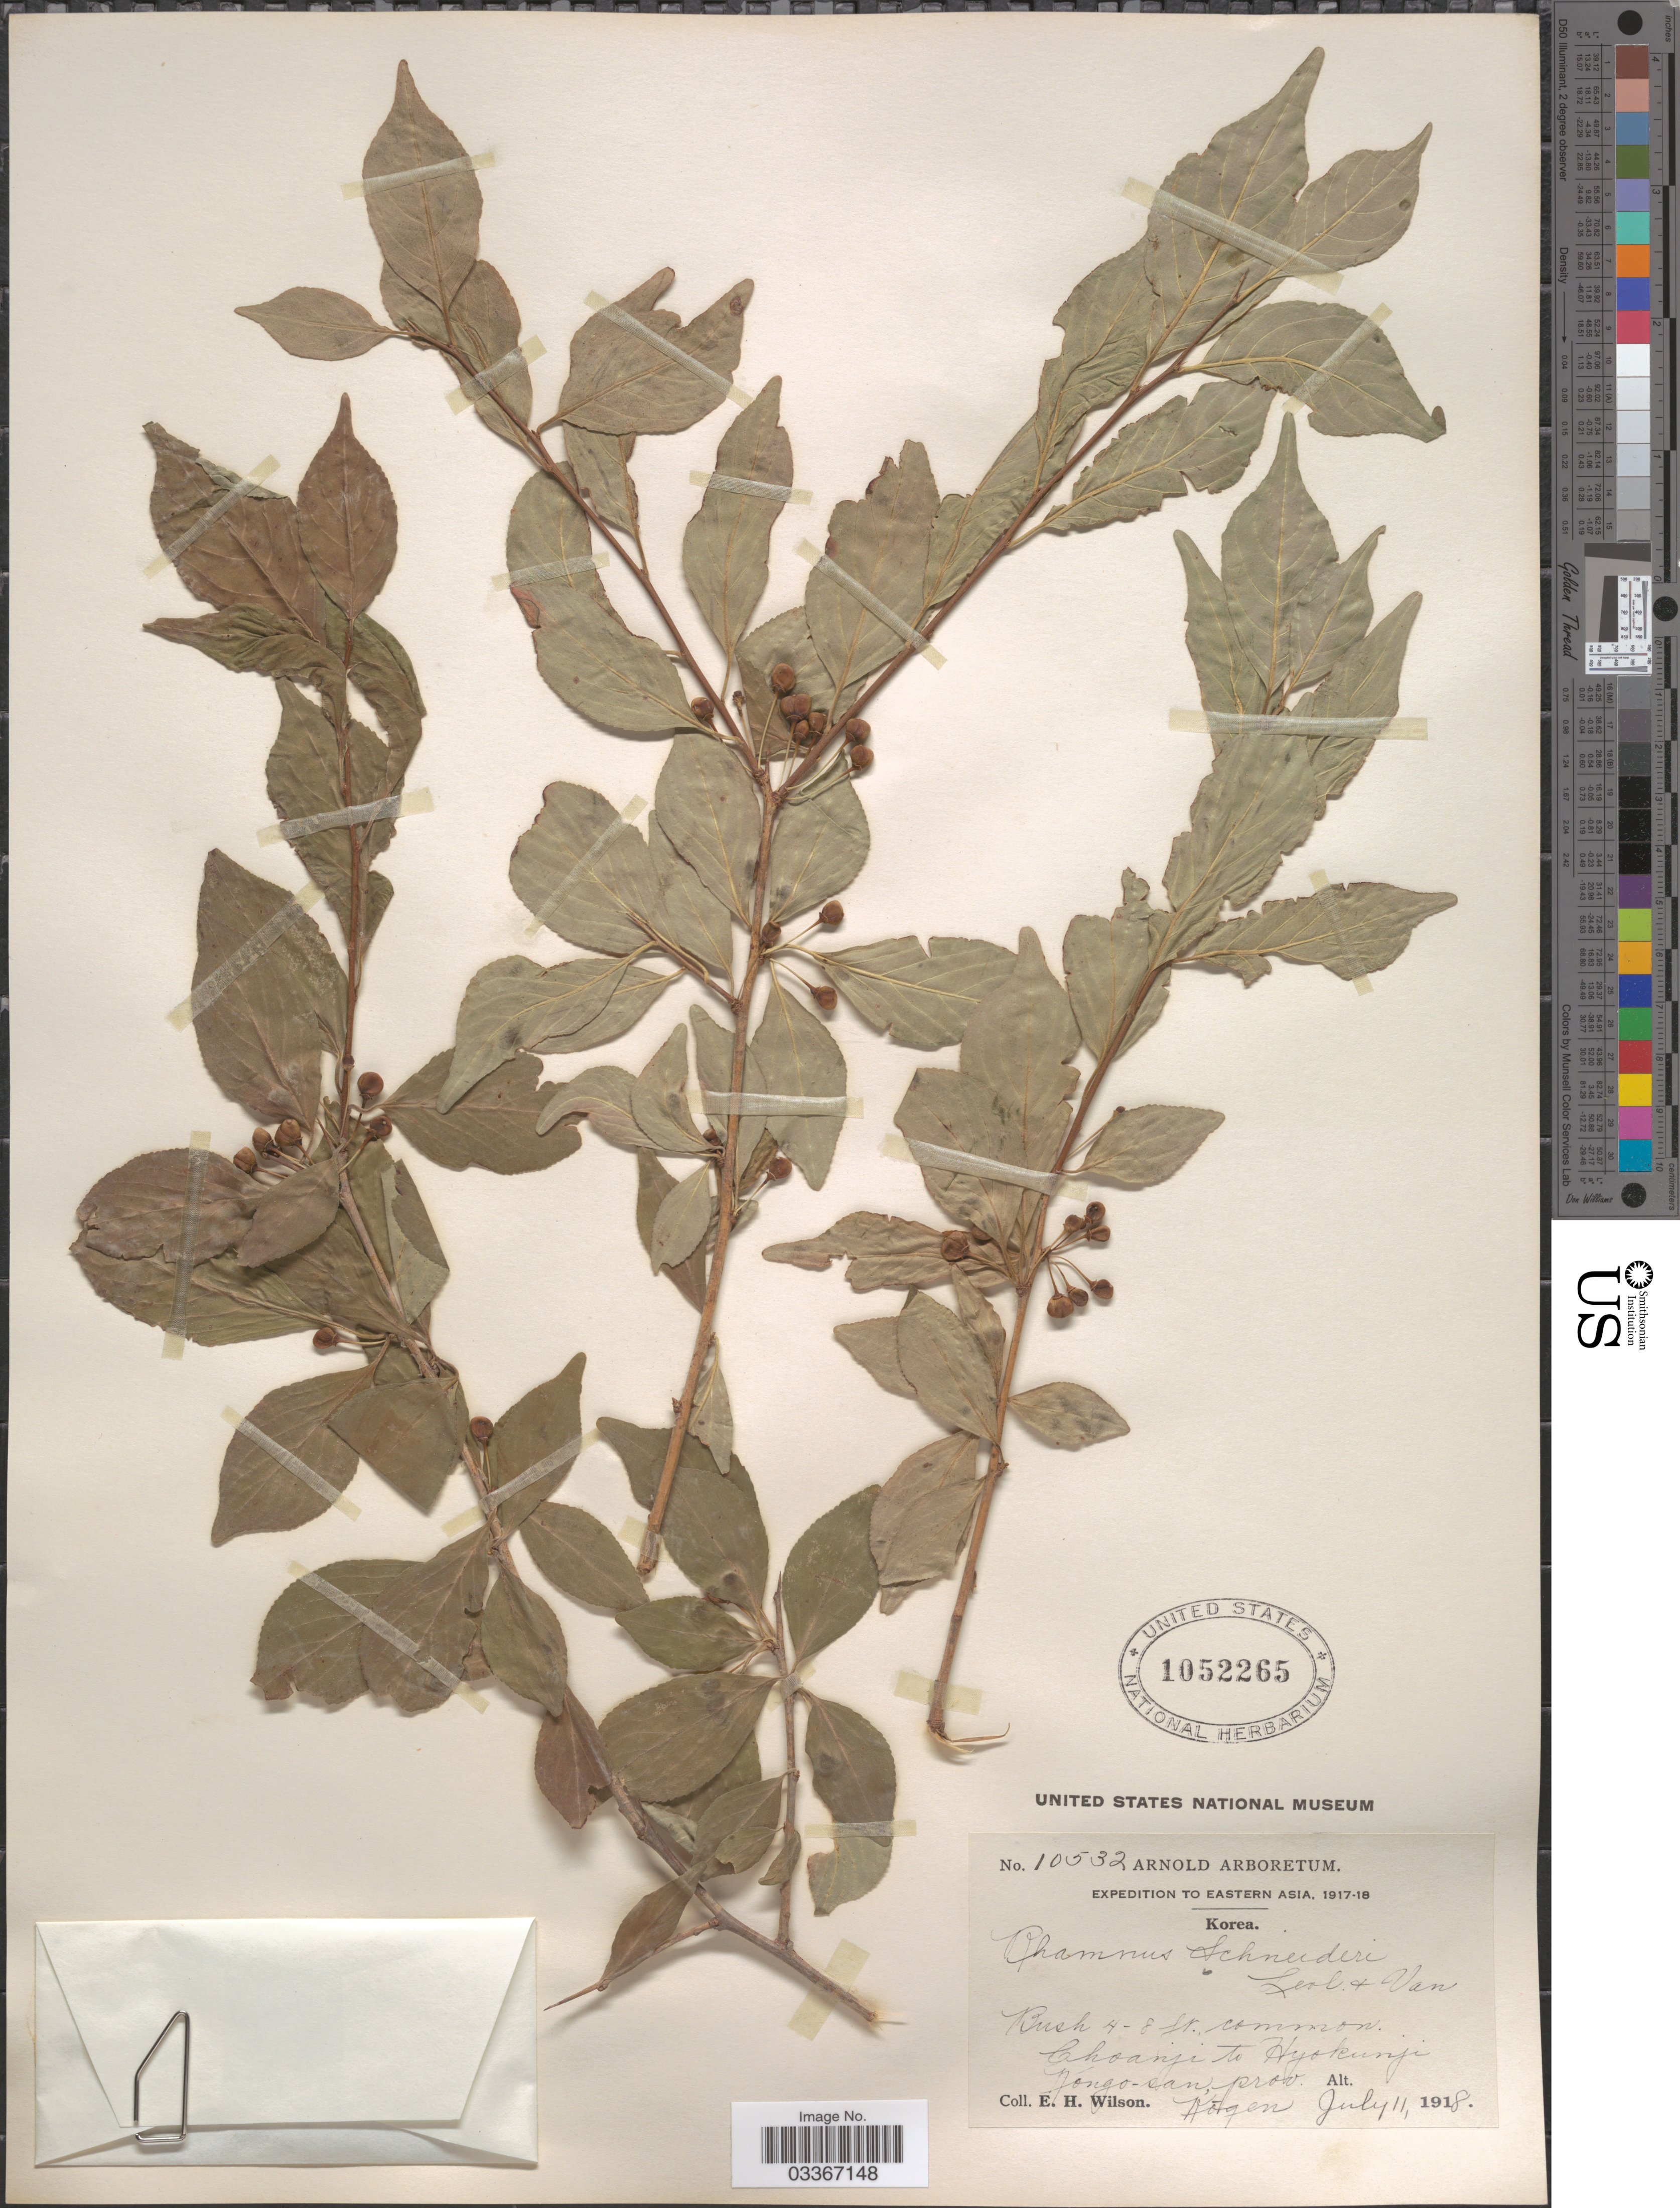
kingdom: Plantae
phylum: Tracheophyta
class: Magnoliopsida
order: Rosales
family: Rhamnaceae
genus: Rhamnus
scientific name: Rhamnus schneideri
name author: H. Lév. & Vaniot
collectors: E. Wilson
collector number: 10532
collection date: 1918-07-11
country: North Korea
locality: Eastern Asia. Korea. Choanji to Hyokunji Kongo-san, prov. Kogen.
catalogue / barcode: US 1052265